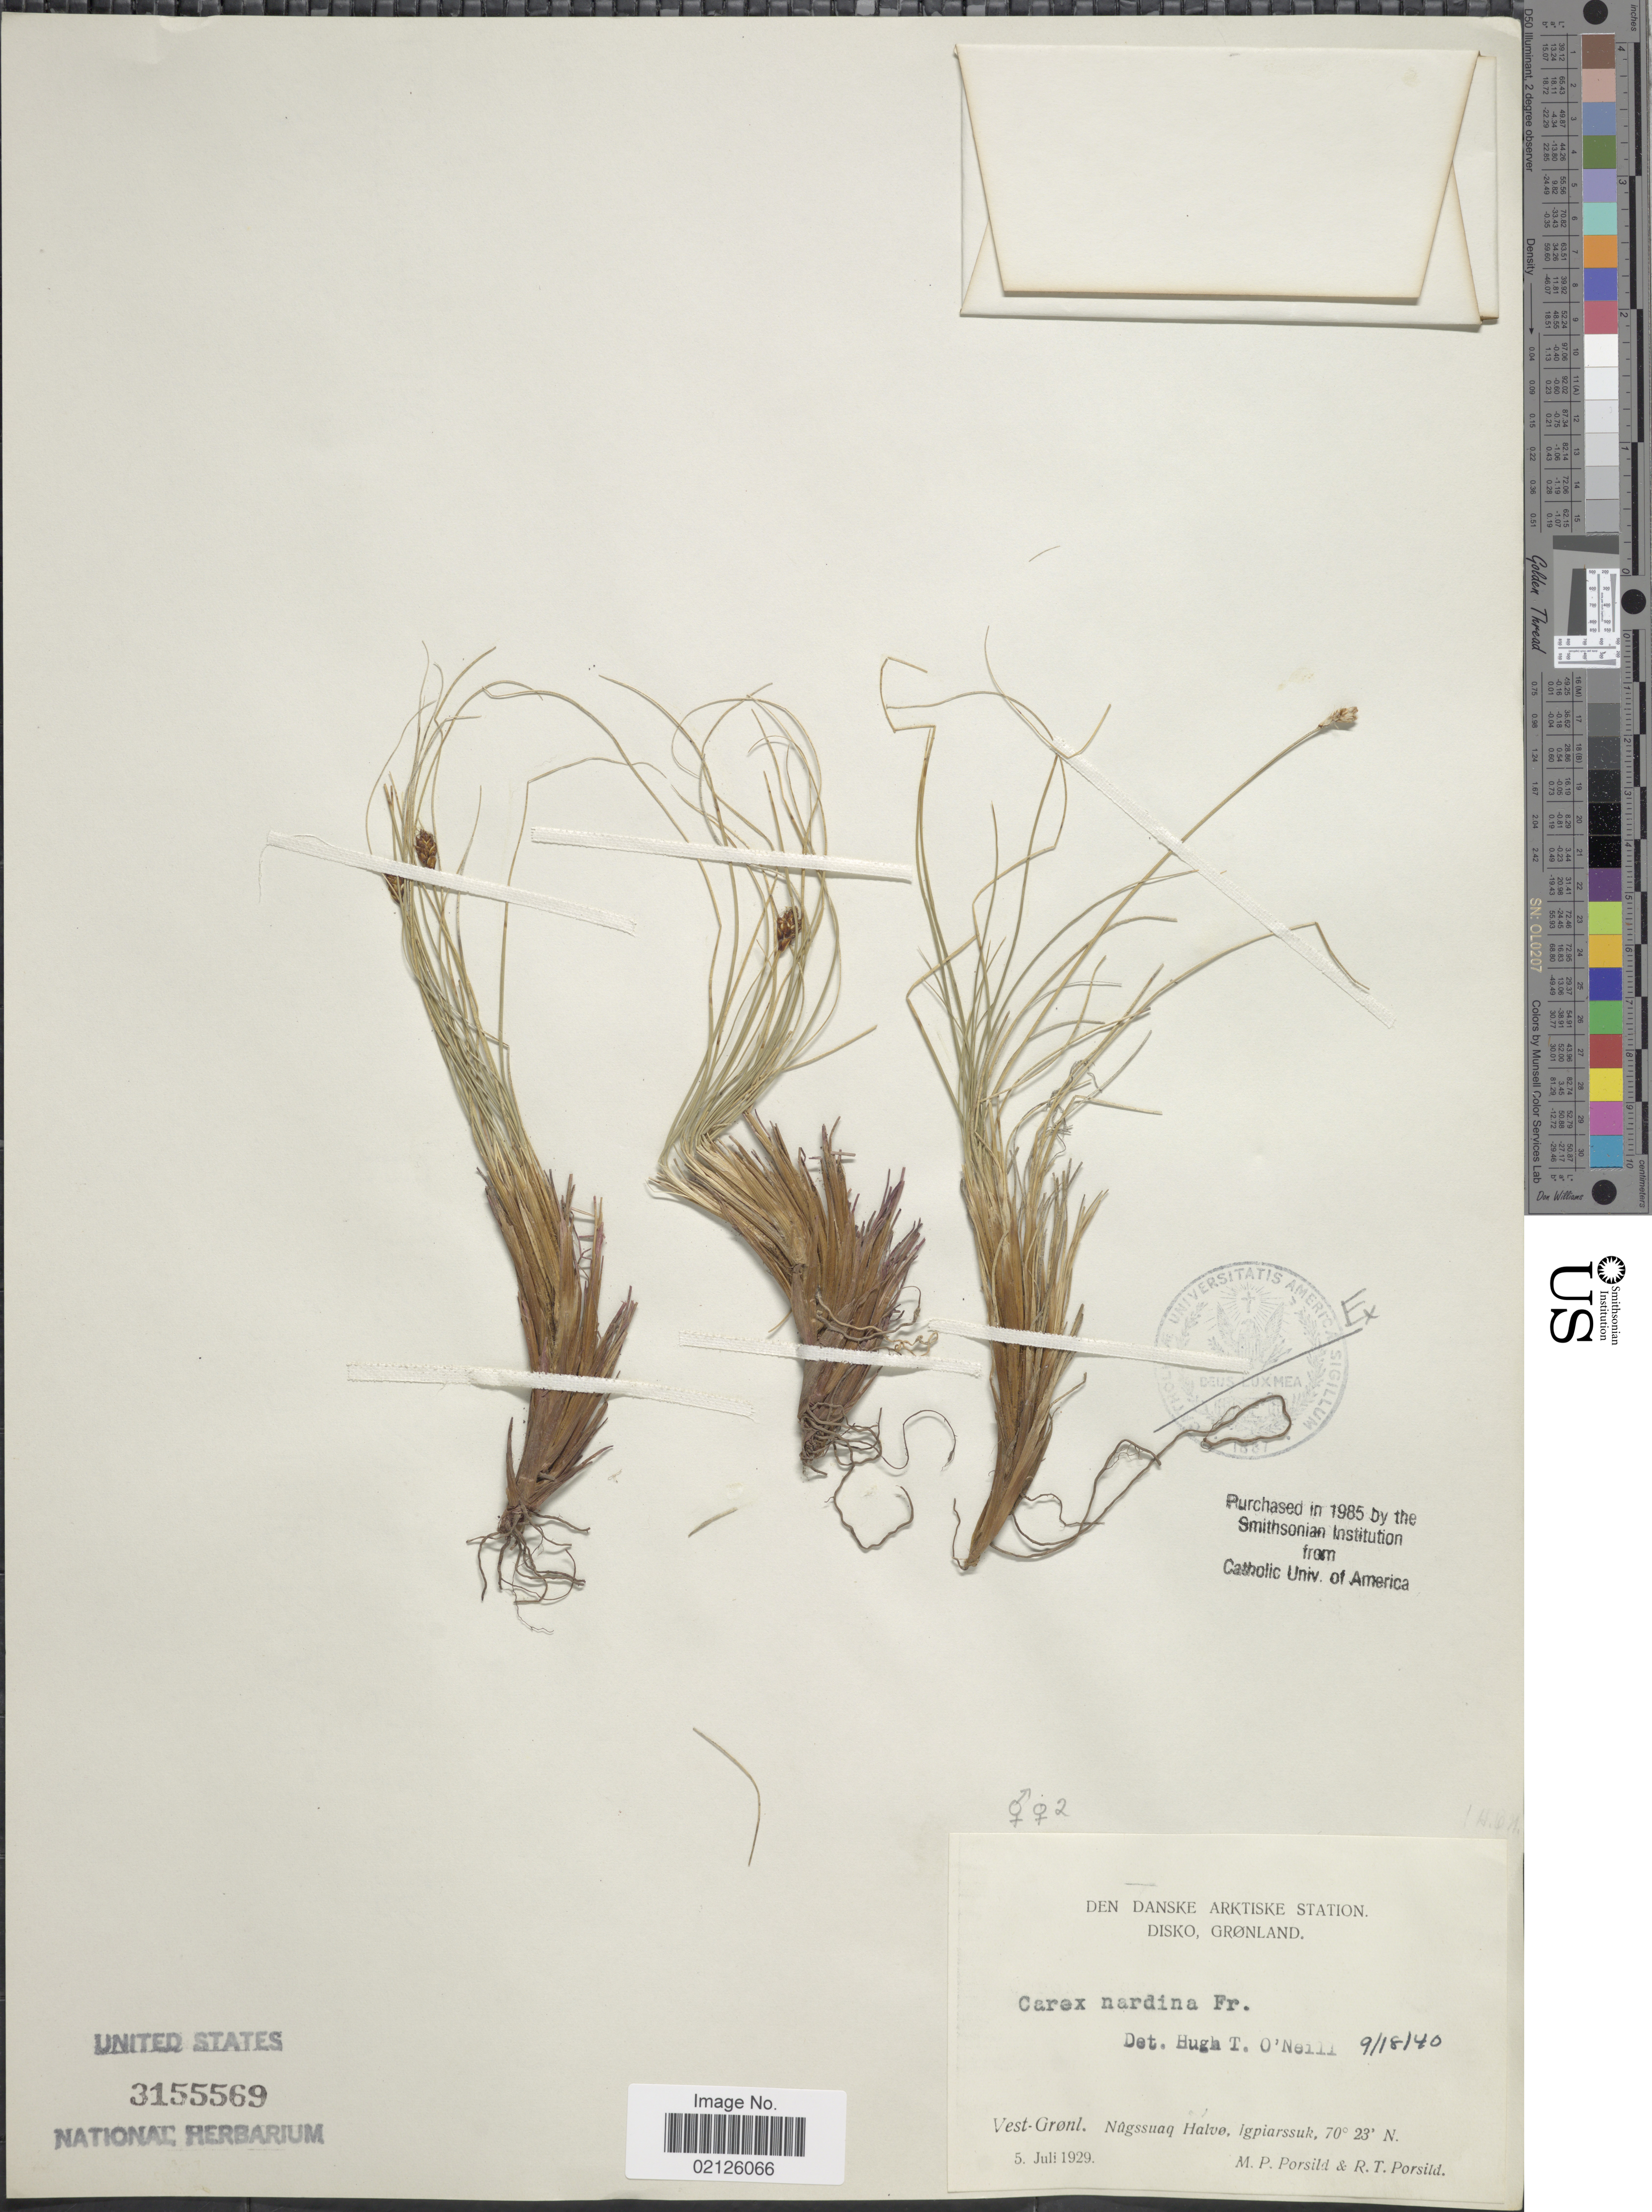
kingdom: Plantae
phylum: Tracheophyta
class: Liliopsida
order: Poales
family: Cyperaceae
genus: Carex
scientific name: Carex nardina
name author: (Hornem.) Fr.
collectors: M. P. Porsild & R. T. Porsild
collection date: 1929-07-05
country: Greenland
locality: Den Danske Arktiske Station, Disko, Vest-Grønl. Nûgsuaq Halvø, Igpiarssuk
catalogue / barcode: US 3155569